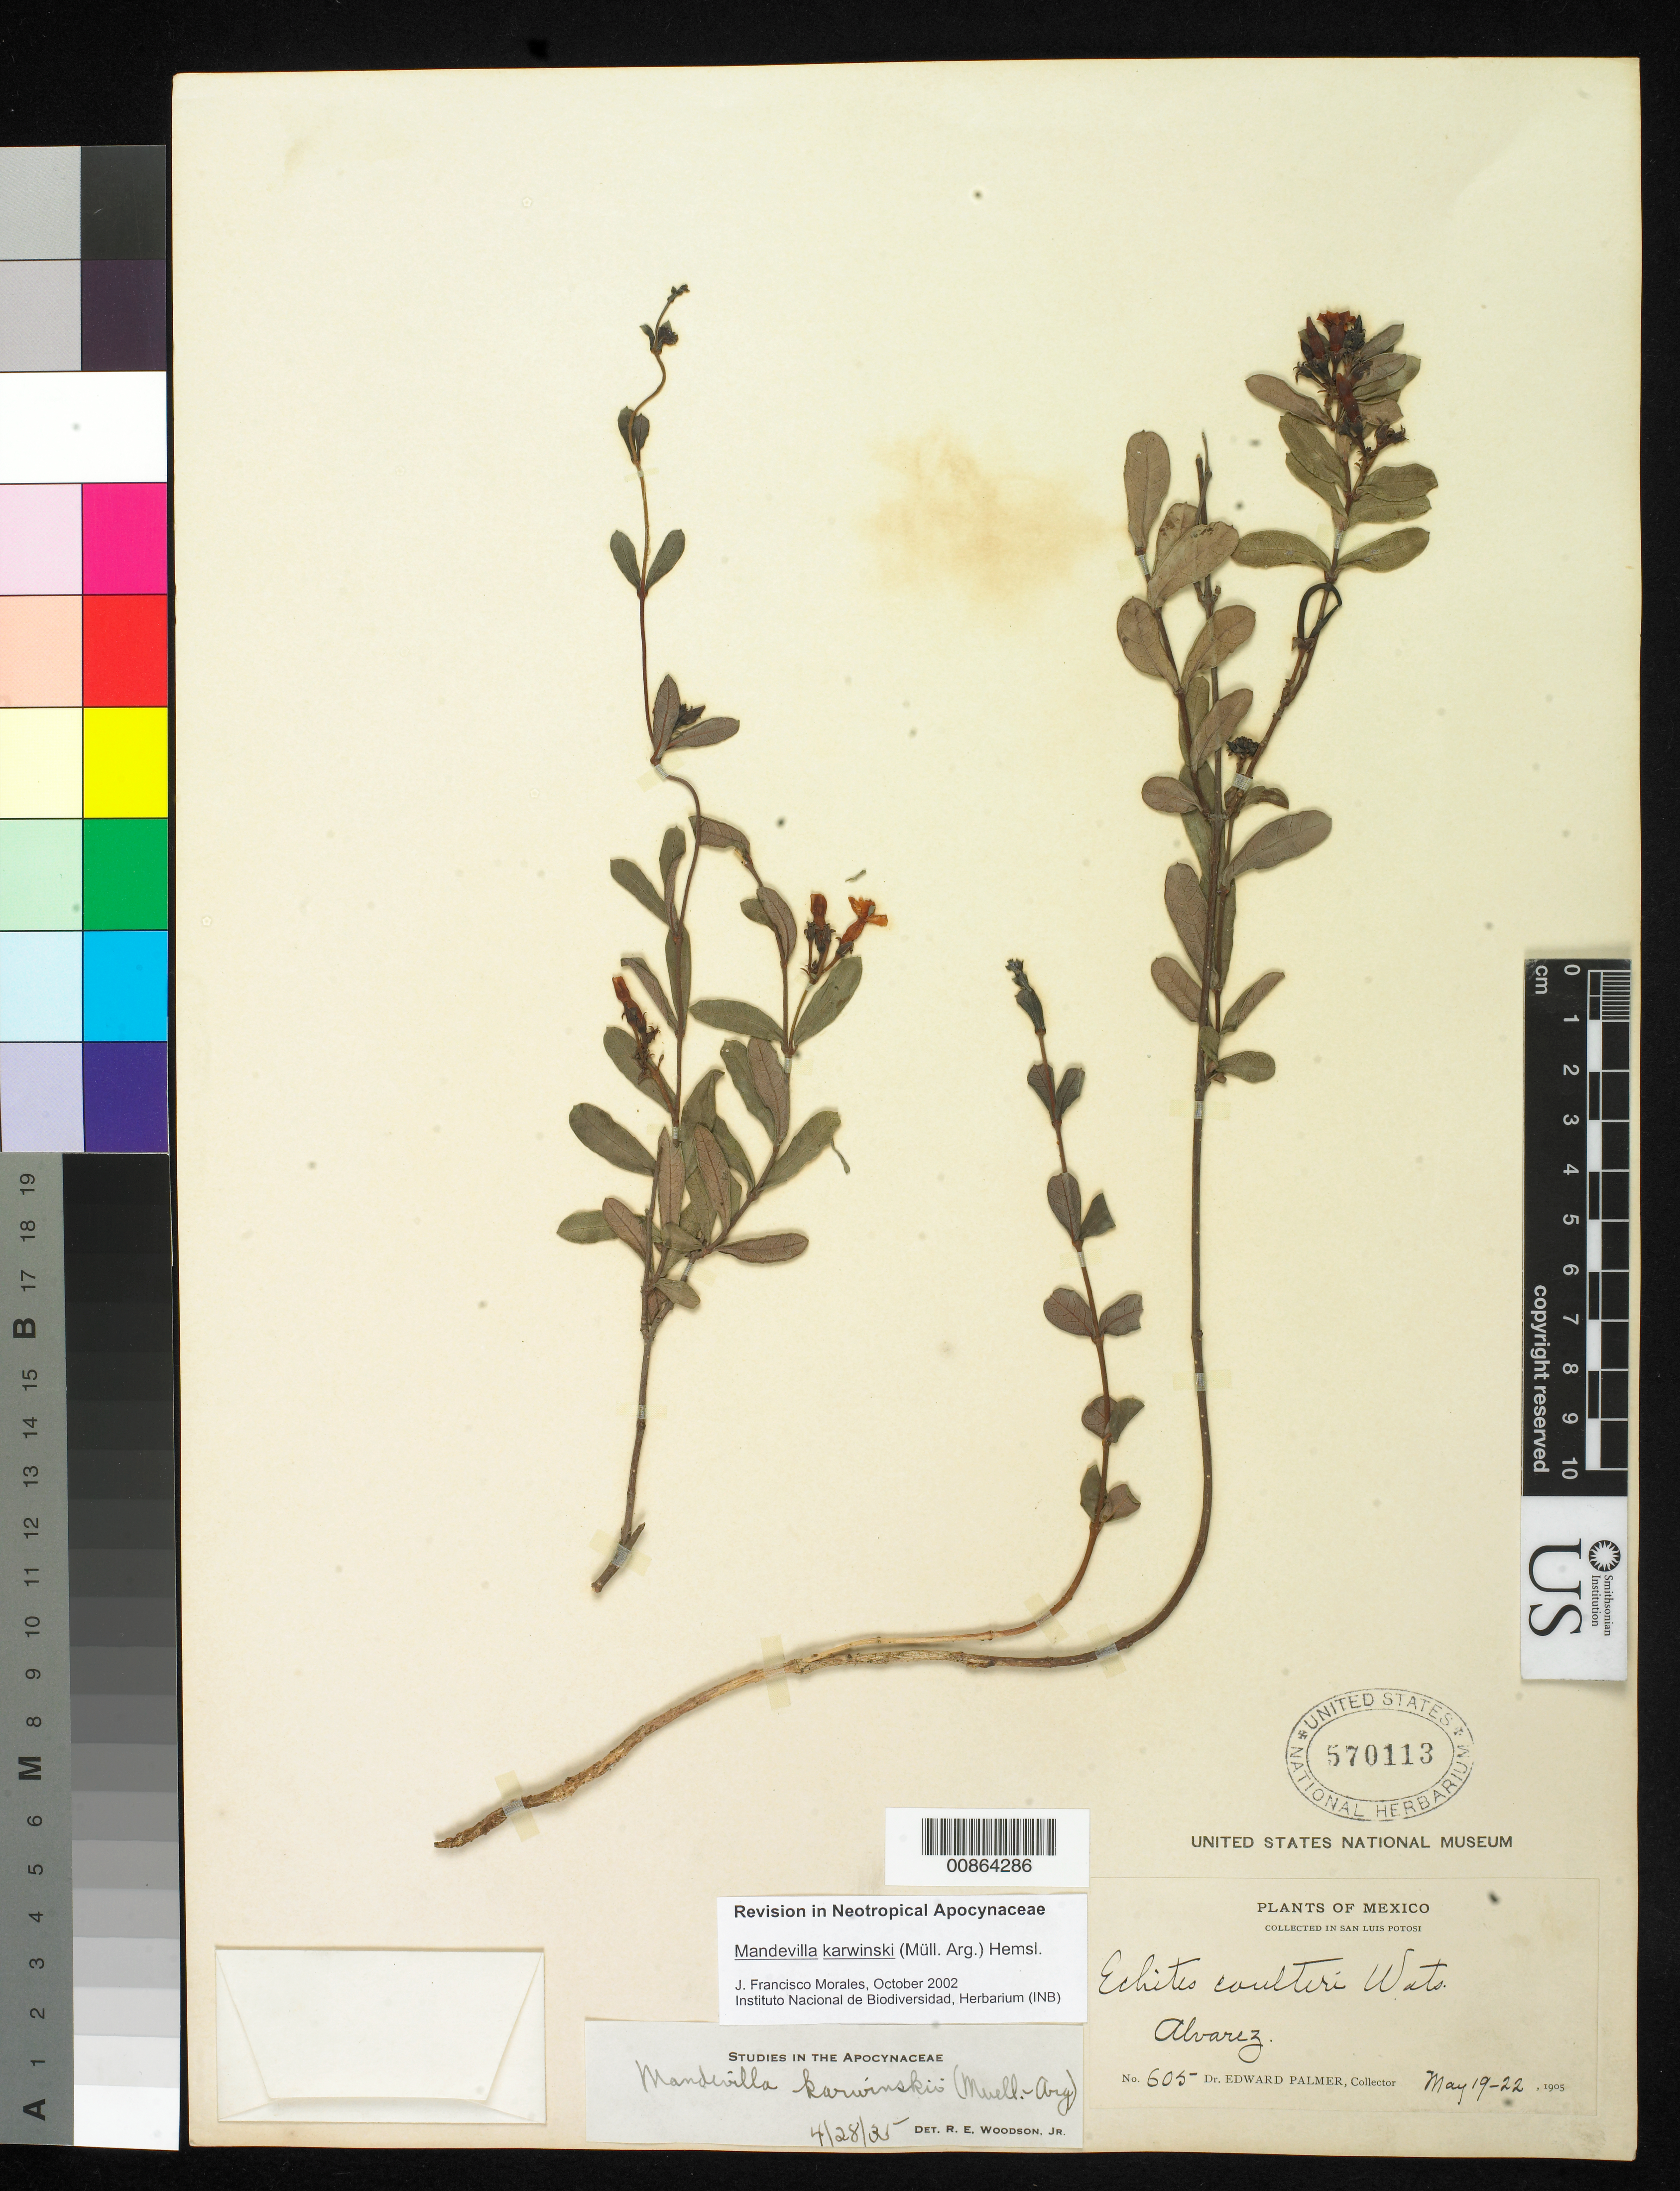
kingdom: Plantae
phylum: Tracheophyta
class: Magnoliopsida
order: Gentianales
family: Apocynaceae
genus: Mandevilla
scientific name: Mandevilla karwinski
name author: (Müll. Arg.) Hemsl.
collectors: E. Palmer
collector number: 605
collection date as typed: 19 May 1905 to 22 May 1905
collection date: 1905-05-19/1905-05-22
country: Mexico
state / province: San Luis Potosí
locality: Alvarez, San Luis Potosí.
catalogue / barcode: US 570113